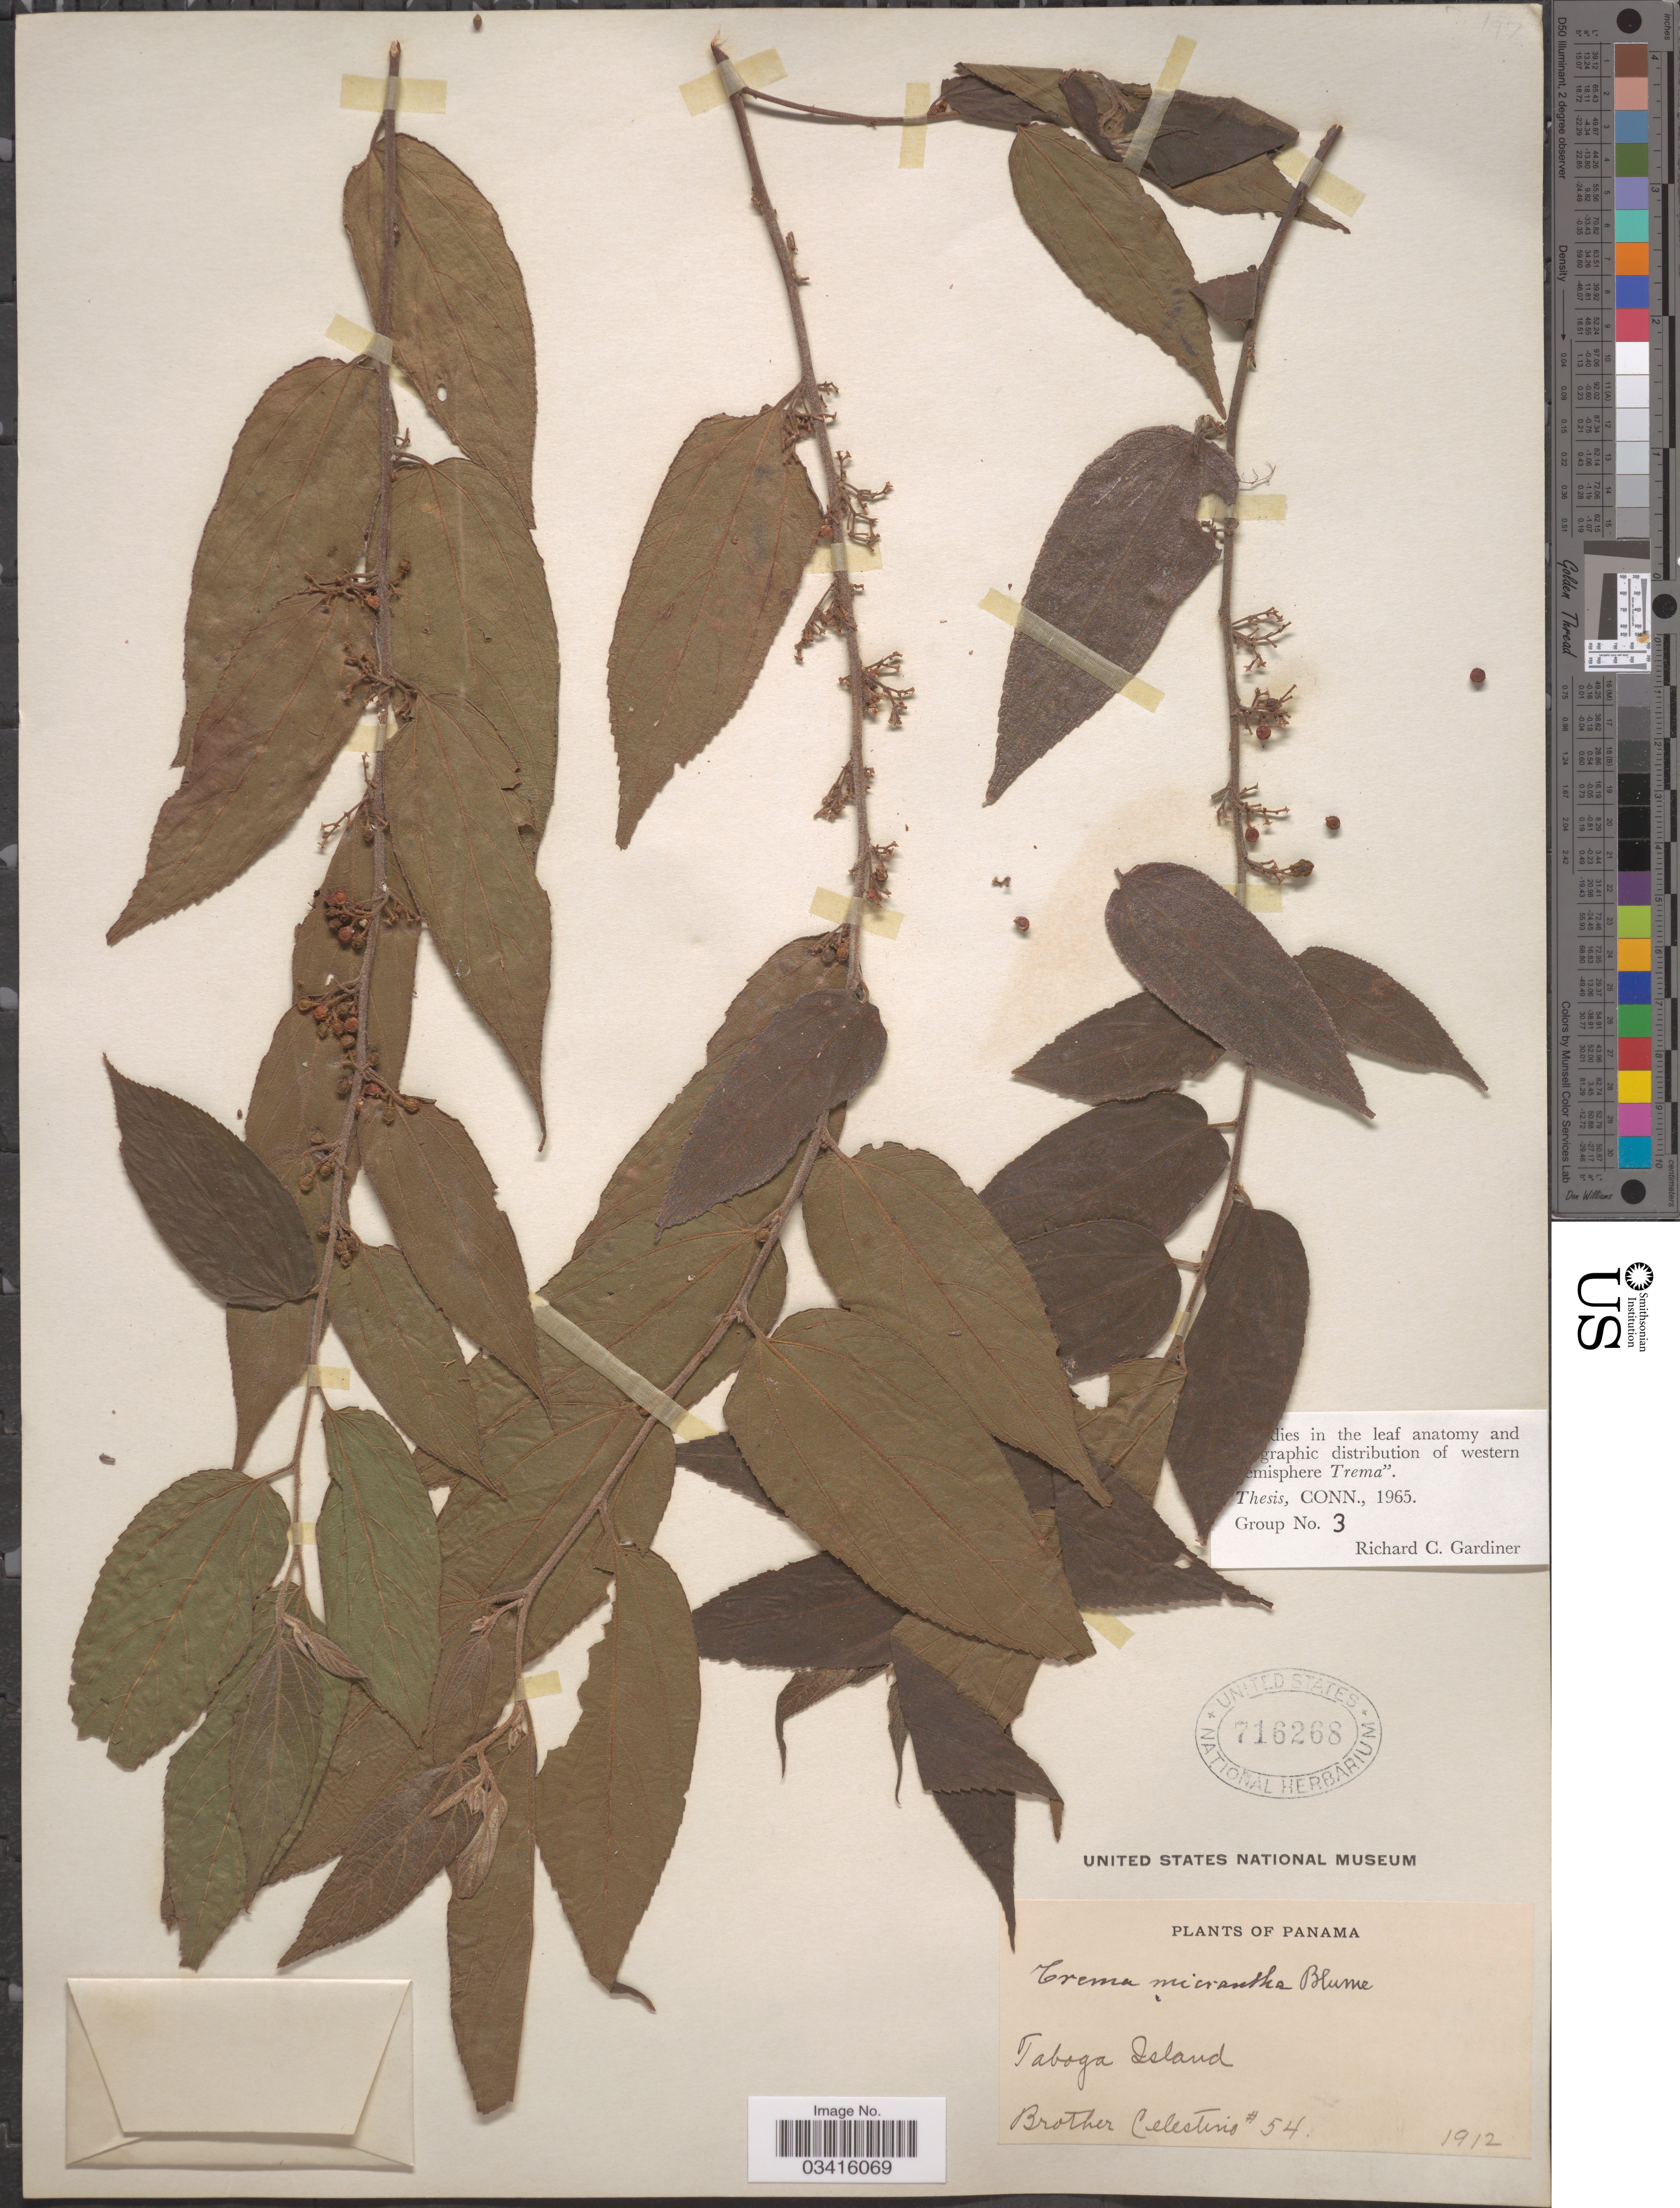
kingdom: Plantae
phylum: Tracheophyta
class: Magnoliopsida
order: Rosales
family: Cannabaceae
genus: Trema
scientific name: Trema micranthum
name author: (L.) Blume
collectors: B. Celestino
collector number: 54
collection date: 1912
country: Panama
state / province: Panamá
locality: Taboga Island.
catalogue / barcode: US 716268